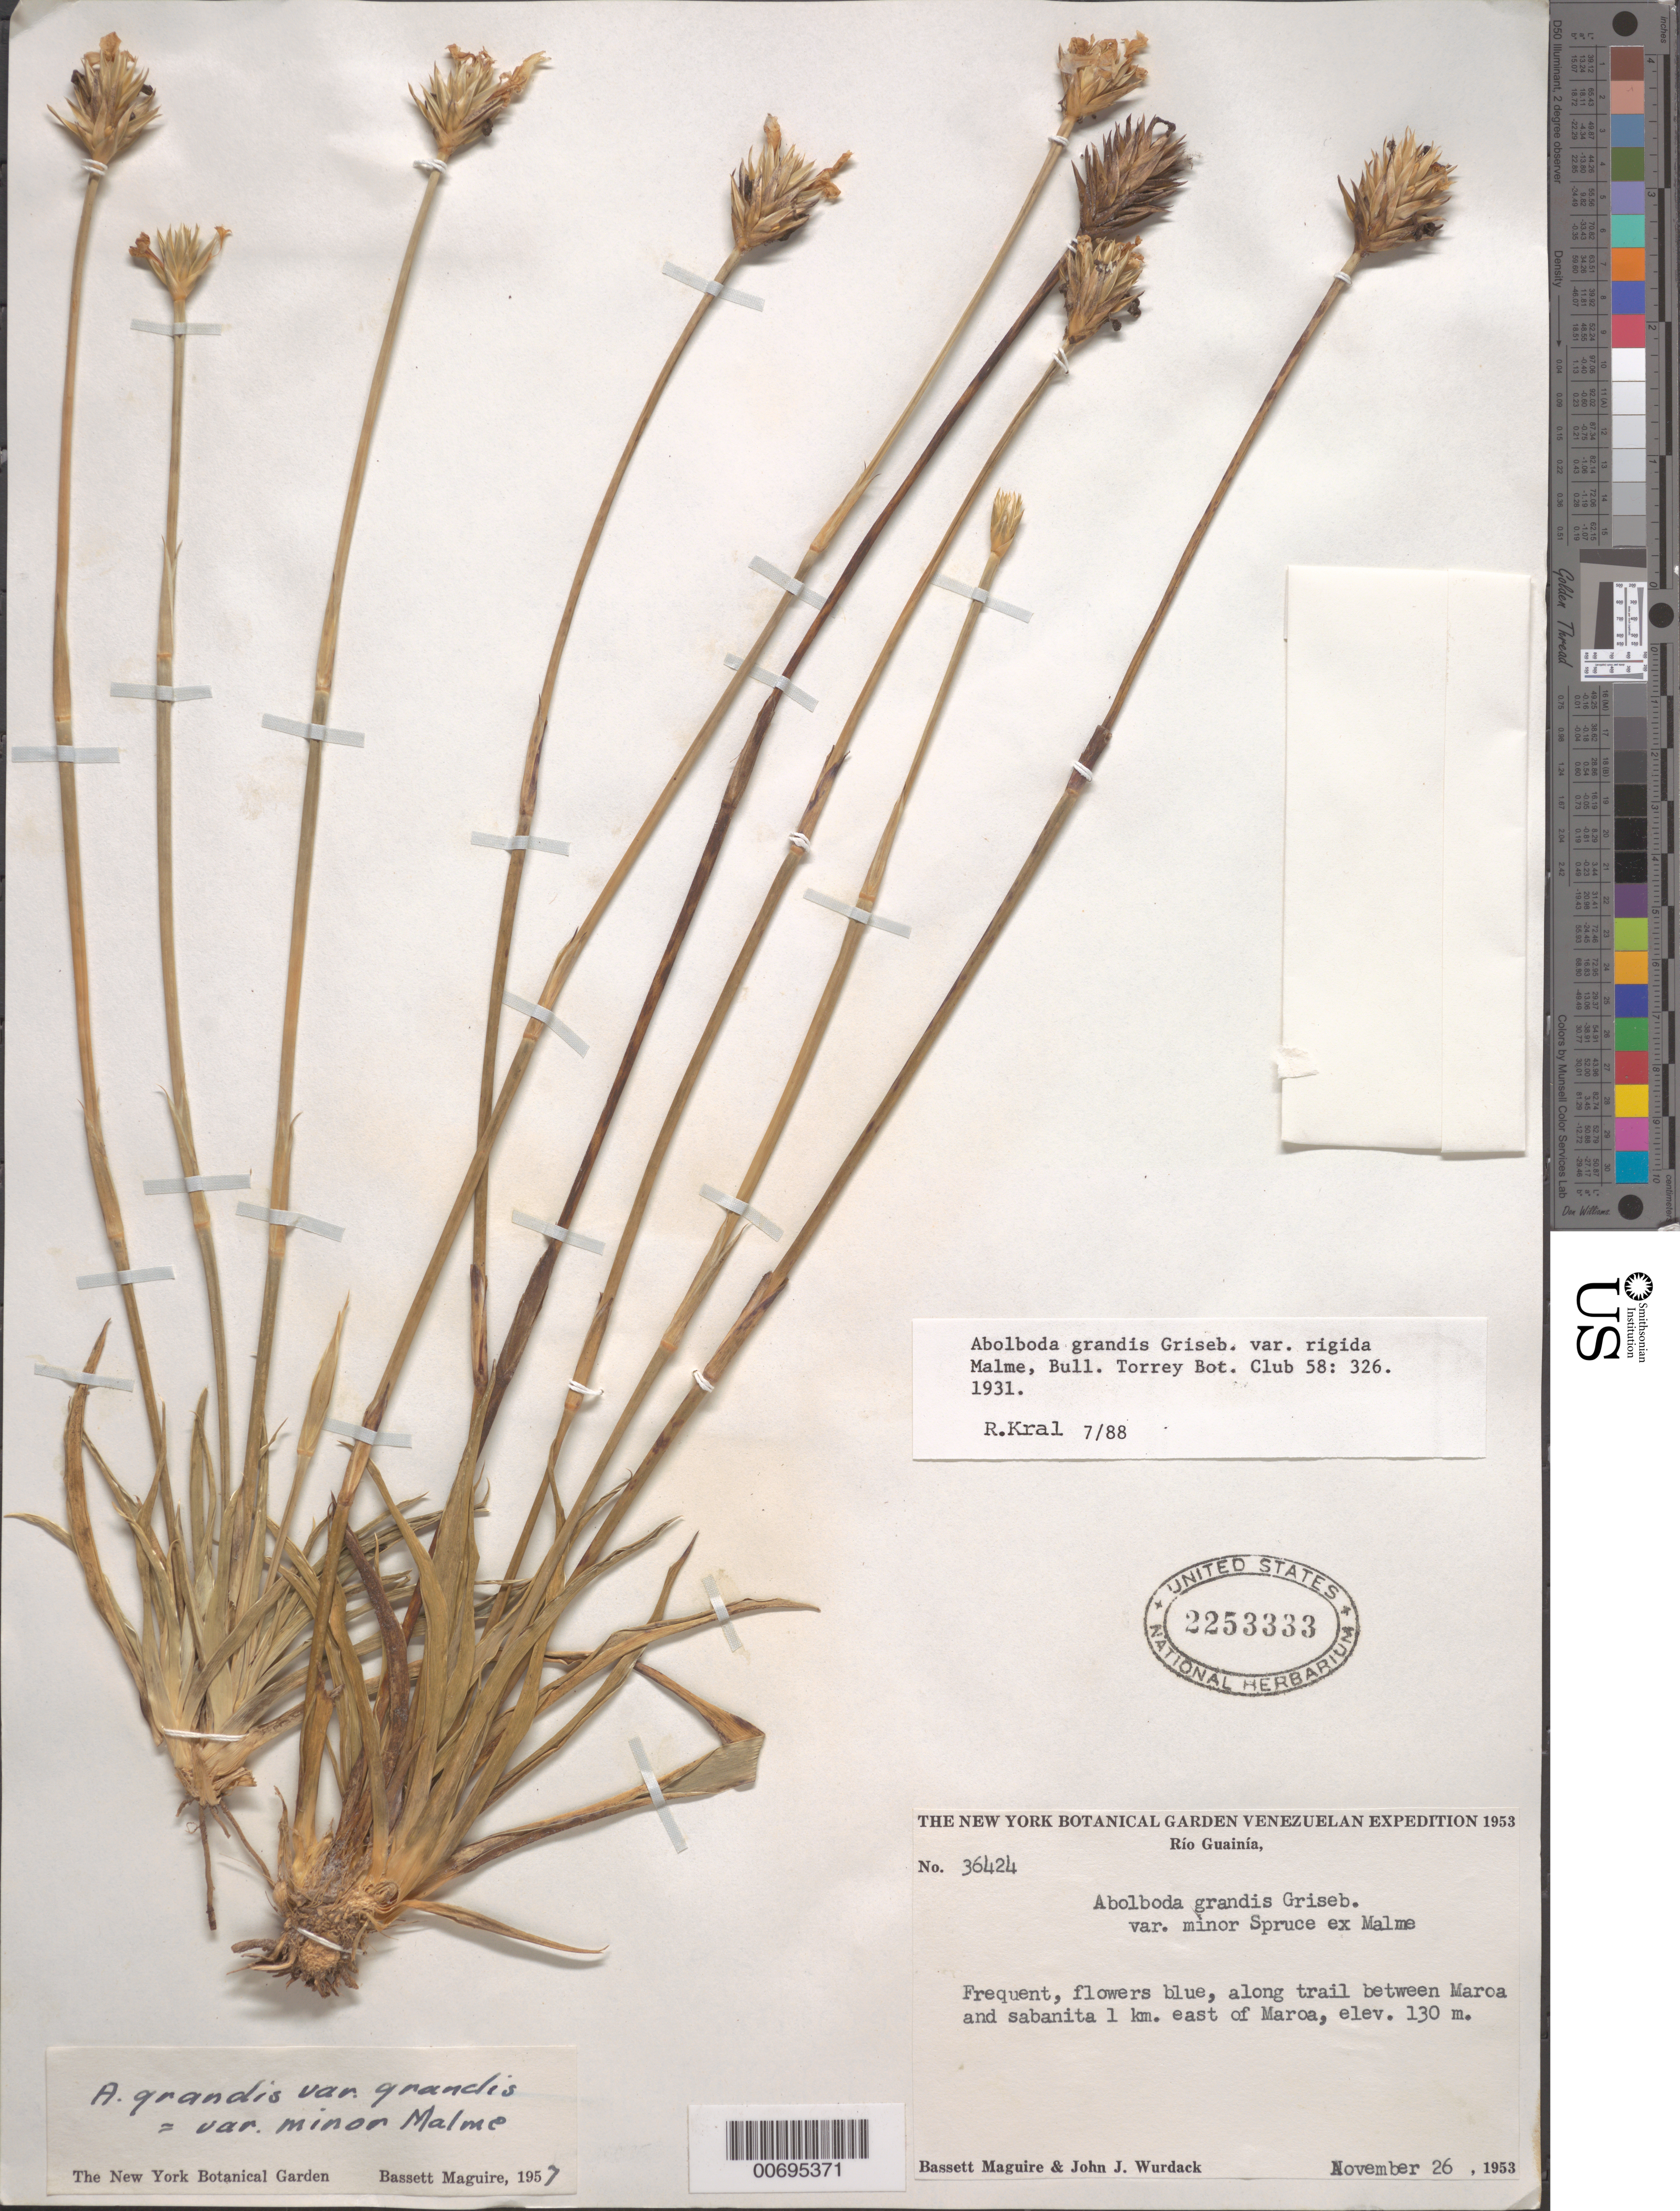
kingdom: Plantae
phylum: Tracheophyta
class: Liliopsida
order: Poales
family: Xyridaceae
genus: Abolboda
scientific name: Abolboda grandis var. rigida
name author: Malme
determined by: Kral, Robert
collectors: B. Maguire, J. J. Wurdack & G. S. Bunting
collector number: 36424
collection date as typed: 26-Nov-53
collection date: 1953-11-26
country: Venezuela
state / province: Amazonas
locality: Río Guainía, between Maroa & Sabanita, 1 km E of Maroa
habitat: Along trail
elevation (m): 120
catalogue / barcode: US 2253333